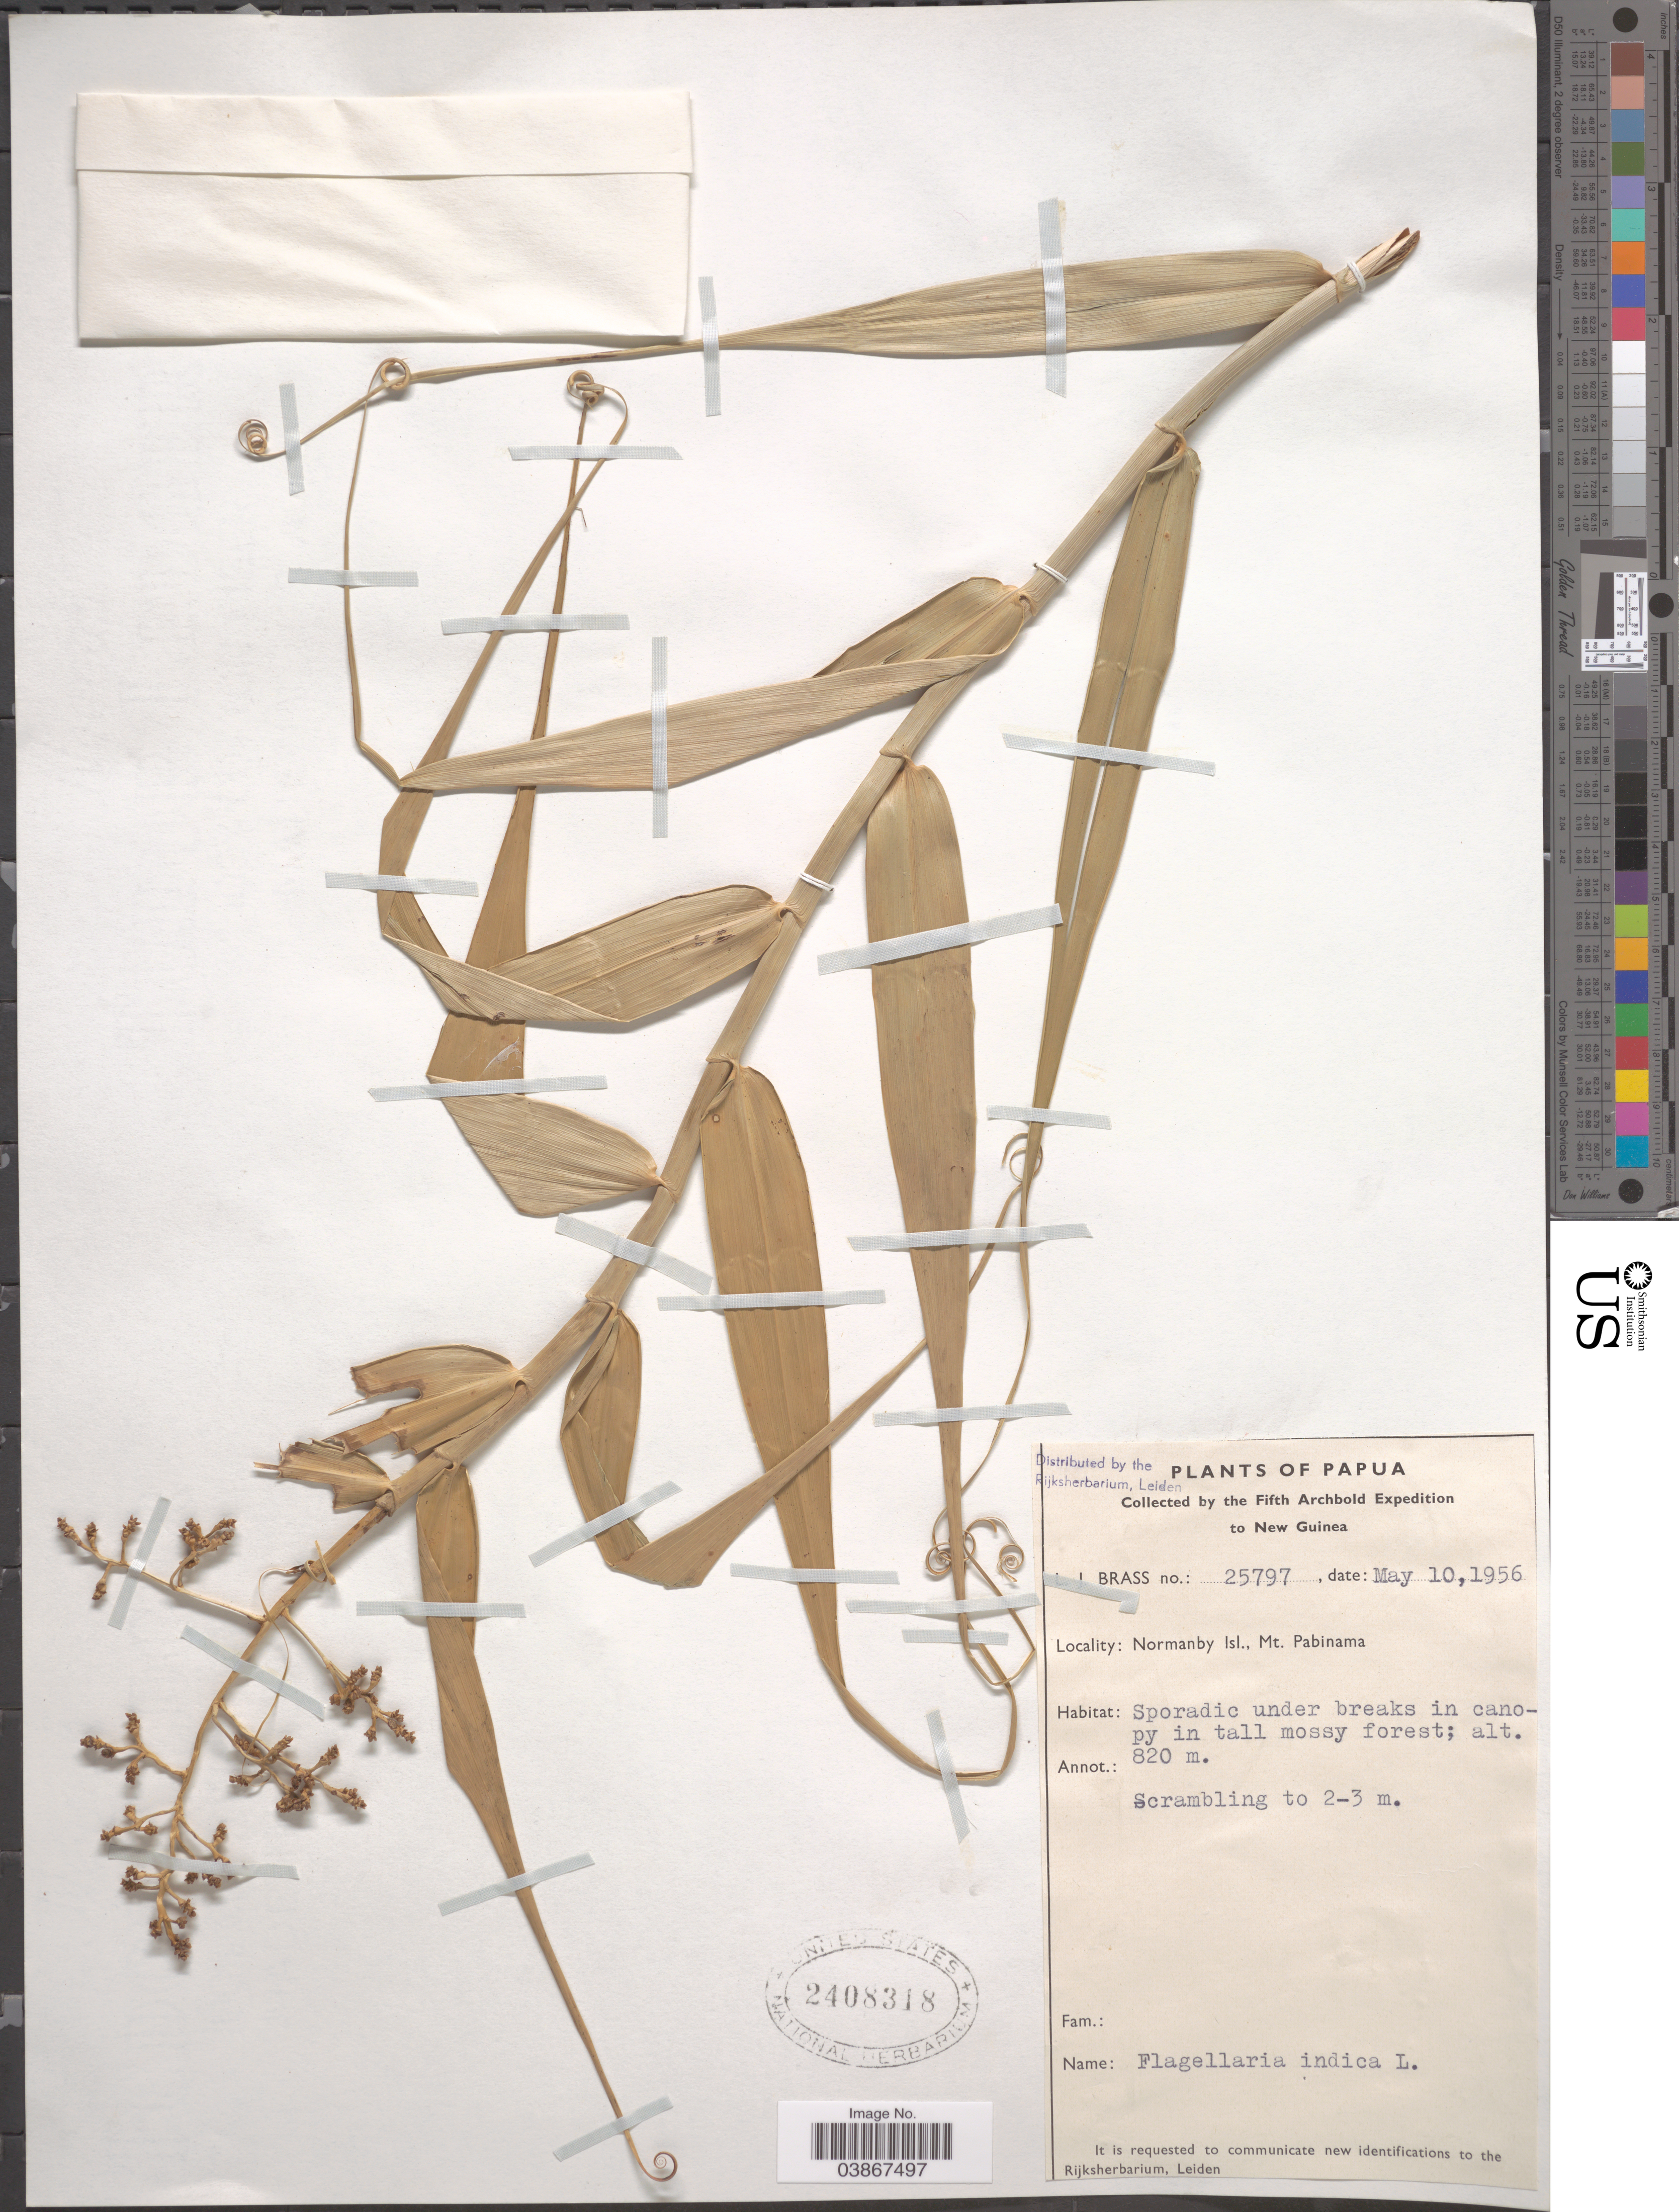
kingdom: Plantae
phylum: Tracheophyta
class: Liliopsida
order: Poales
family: Flagellariaceae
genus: Flagellaria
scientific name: Flagellaria indica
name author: L.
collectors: L. J. Brass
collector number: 25797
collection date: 1956-05-10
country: Papua New Guinea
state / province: Milne Bay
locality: Papua. New Guinea. Normanby Isl., Mt. Pabinama.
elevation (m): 820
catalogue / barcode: US 2408318